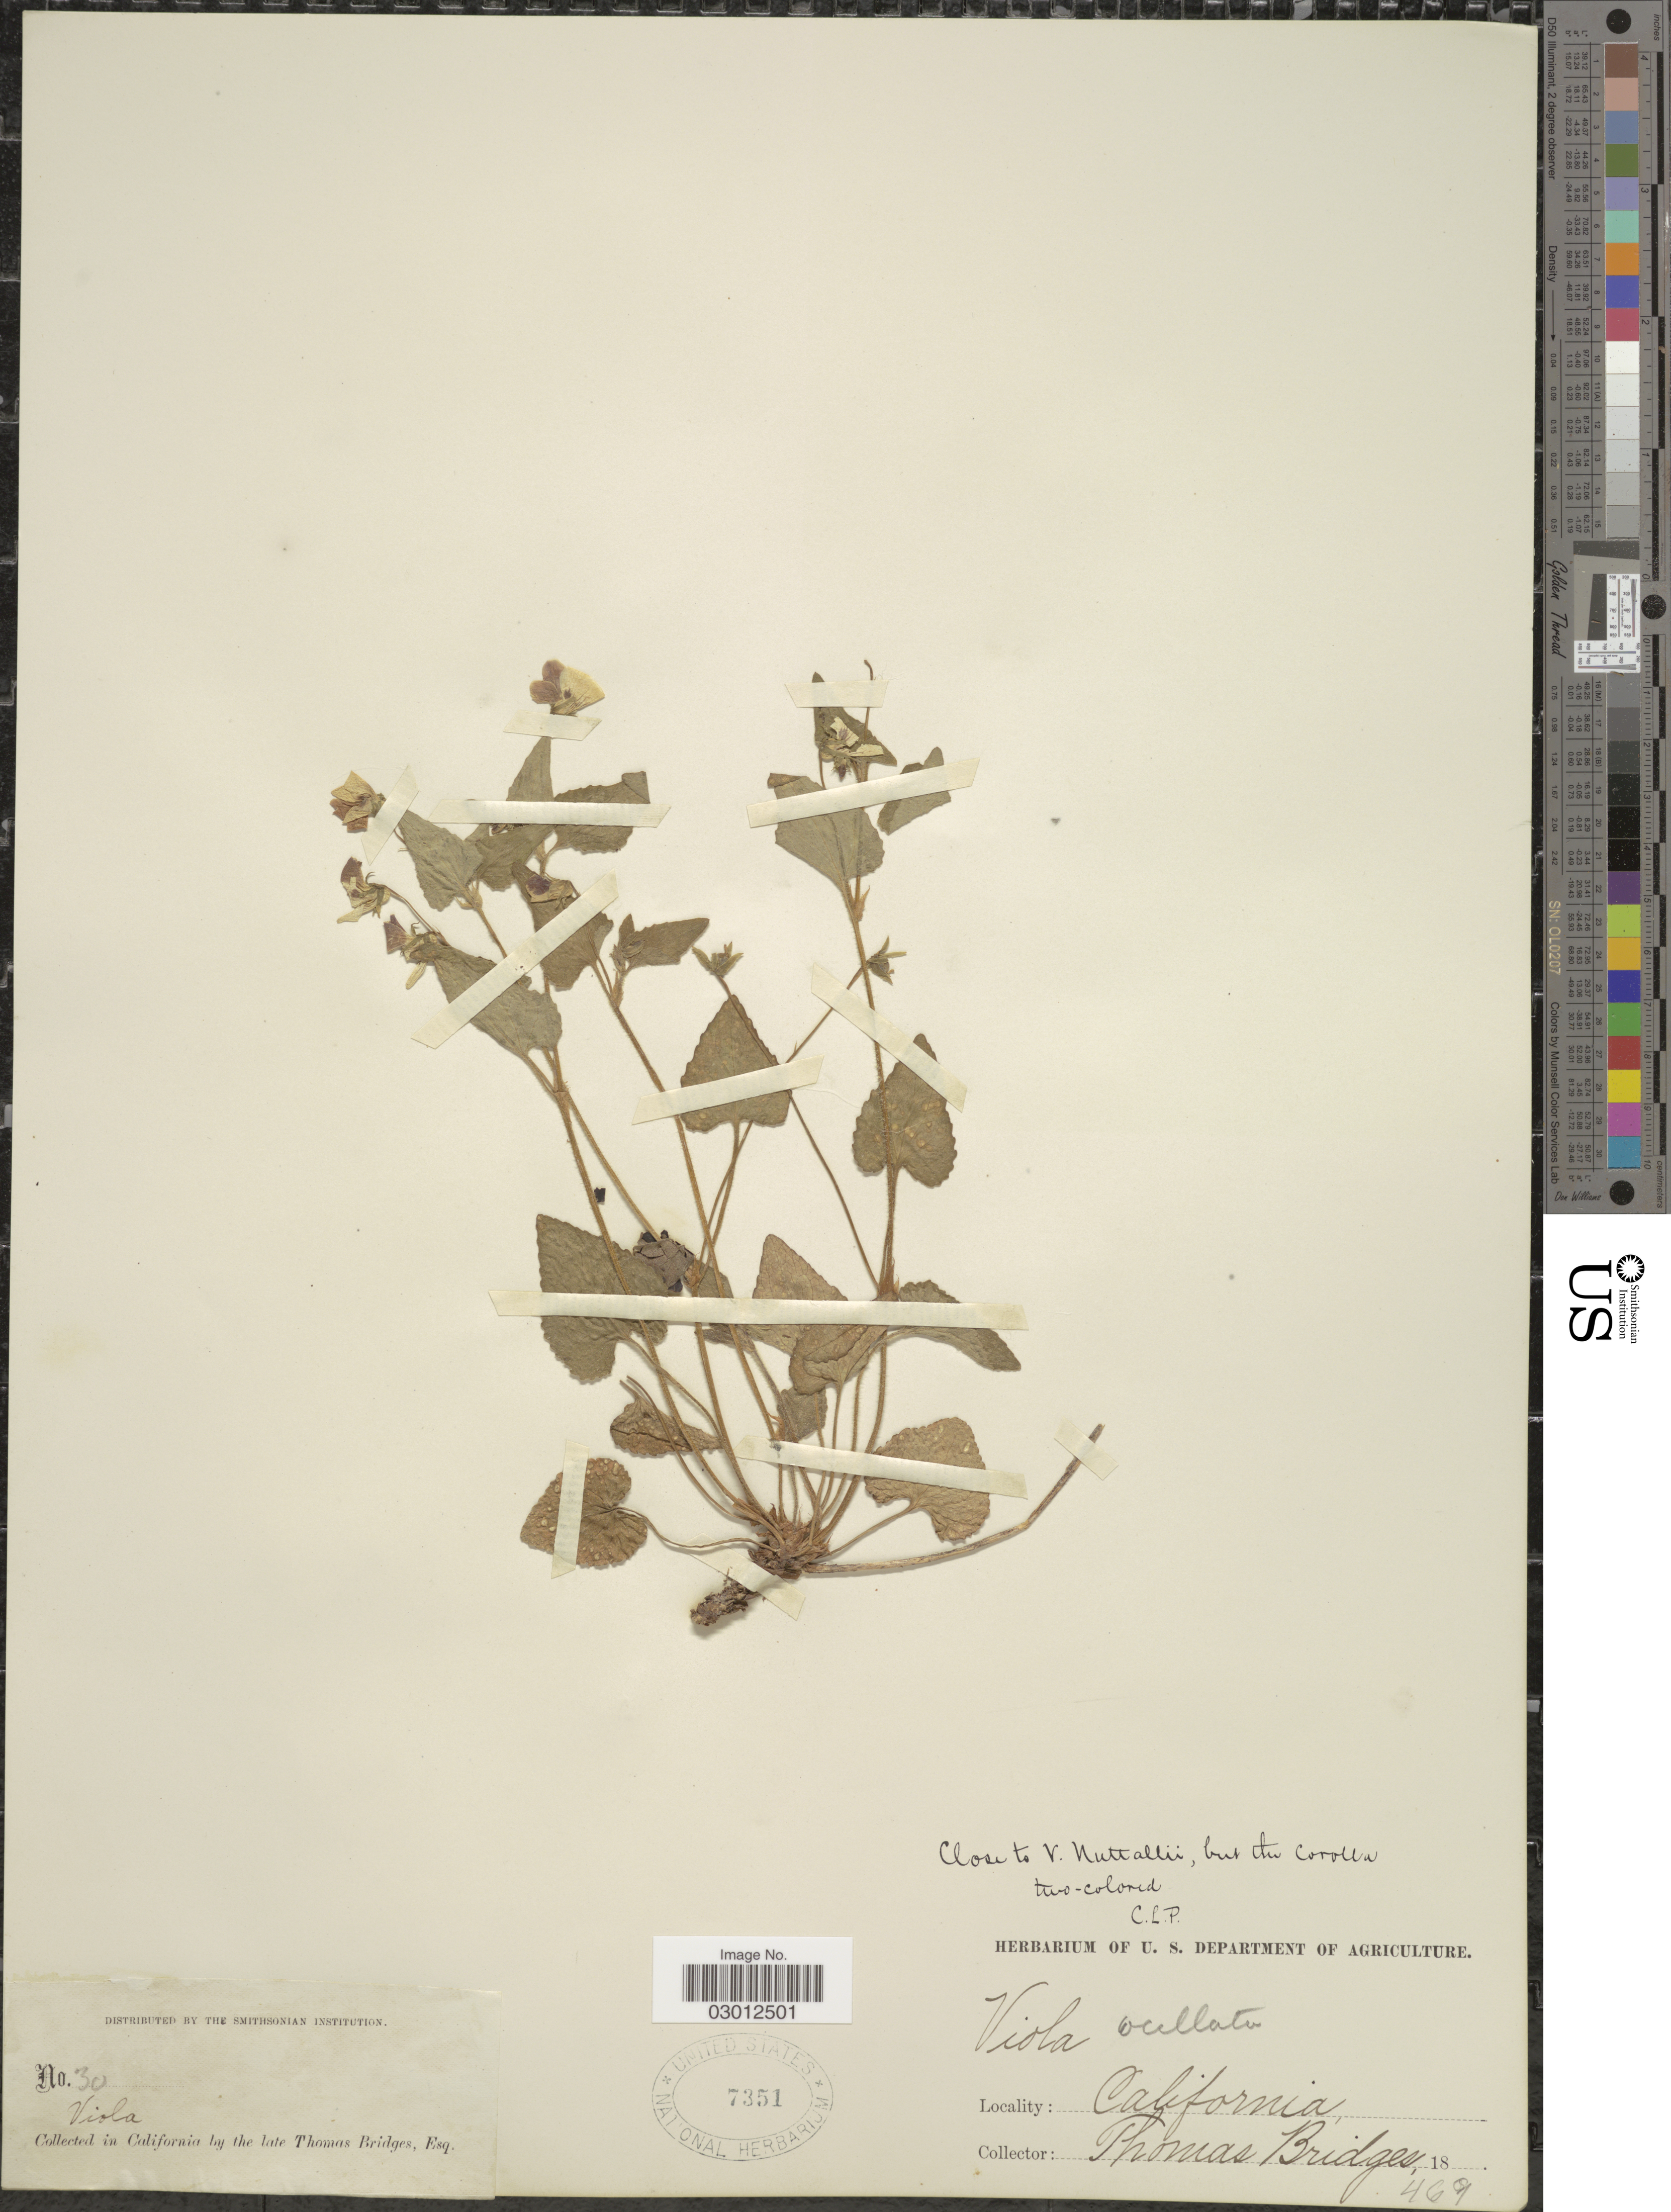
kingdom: Plantae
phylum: Tracheophyta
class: Magnoliopsida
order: Malpighiales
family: Violaceae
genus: Viola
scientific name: Viola ocellata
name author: Torr. & A. Gray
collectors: T. Bridges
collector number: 30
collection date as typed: Transcribed d/m/y: //18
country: United States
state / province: California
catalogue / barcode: US 7351